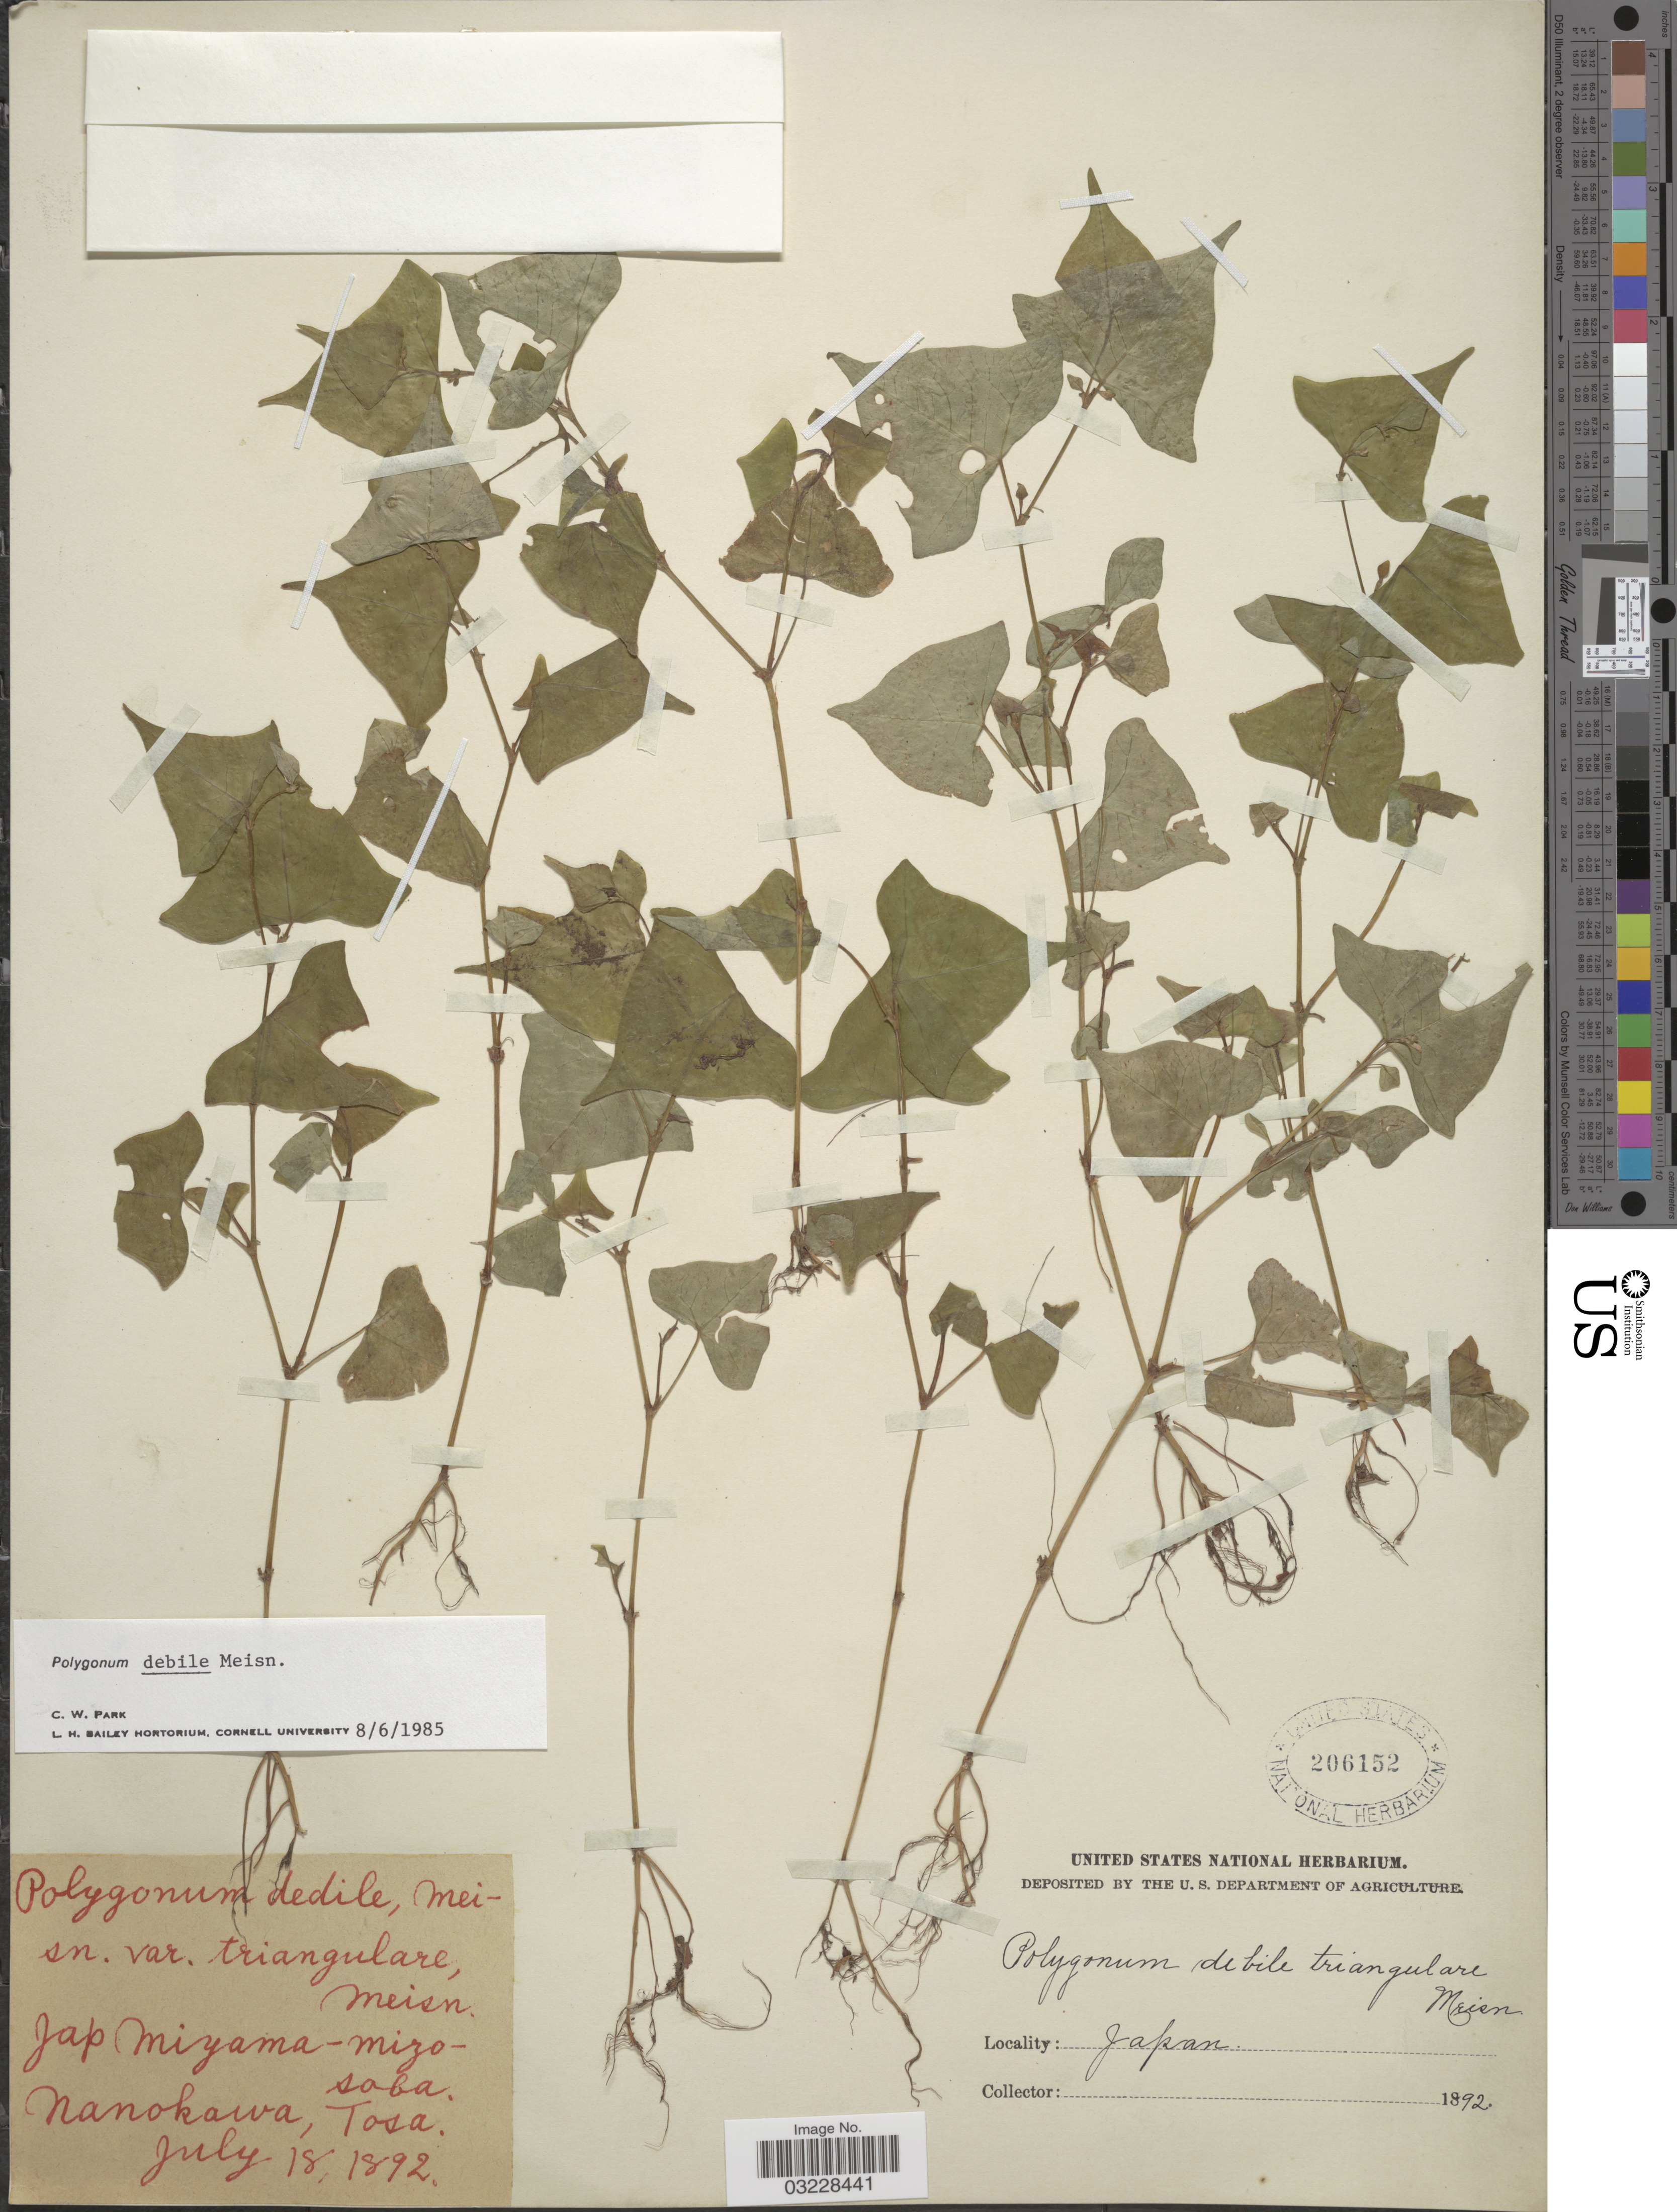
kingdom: Plantae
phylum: Tracheophyta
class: Magnoliopsida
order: Caryophyllales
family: Polygonaceae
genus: Polygonum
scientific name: Polygonum debile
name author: Meisn.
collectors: ex herb. United States National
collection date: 1892-07-18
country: Japan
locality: Nanokawa, Tosa.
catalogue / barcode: US 206152